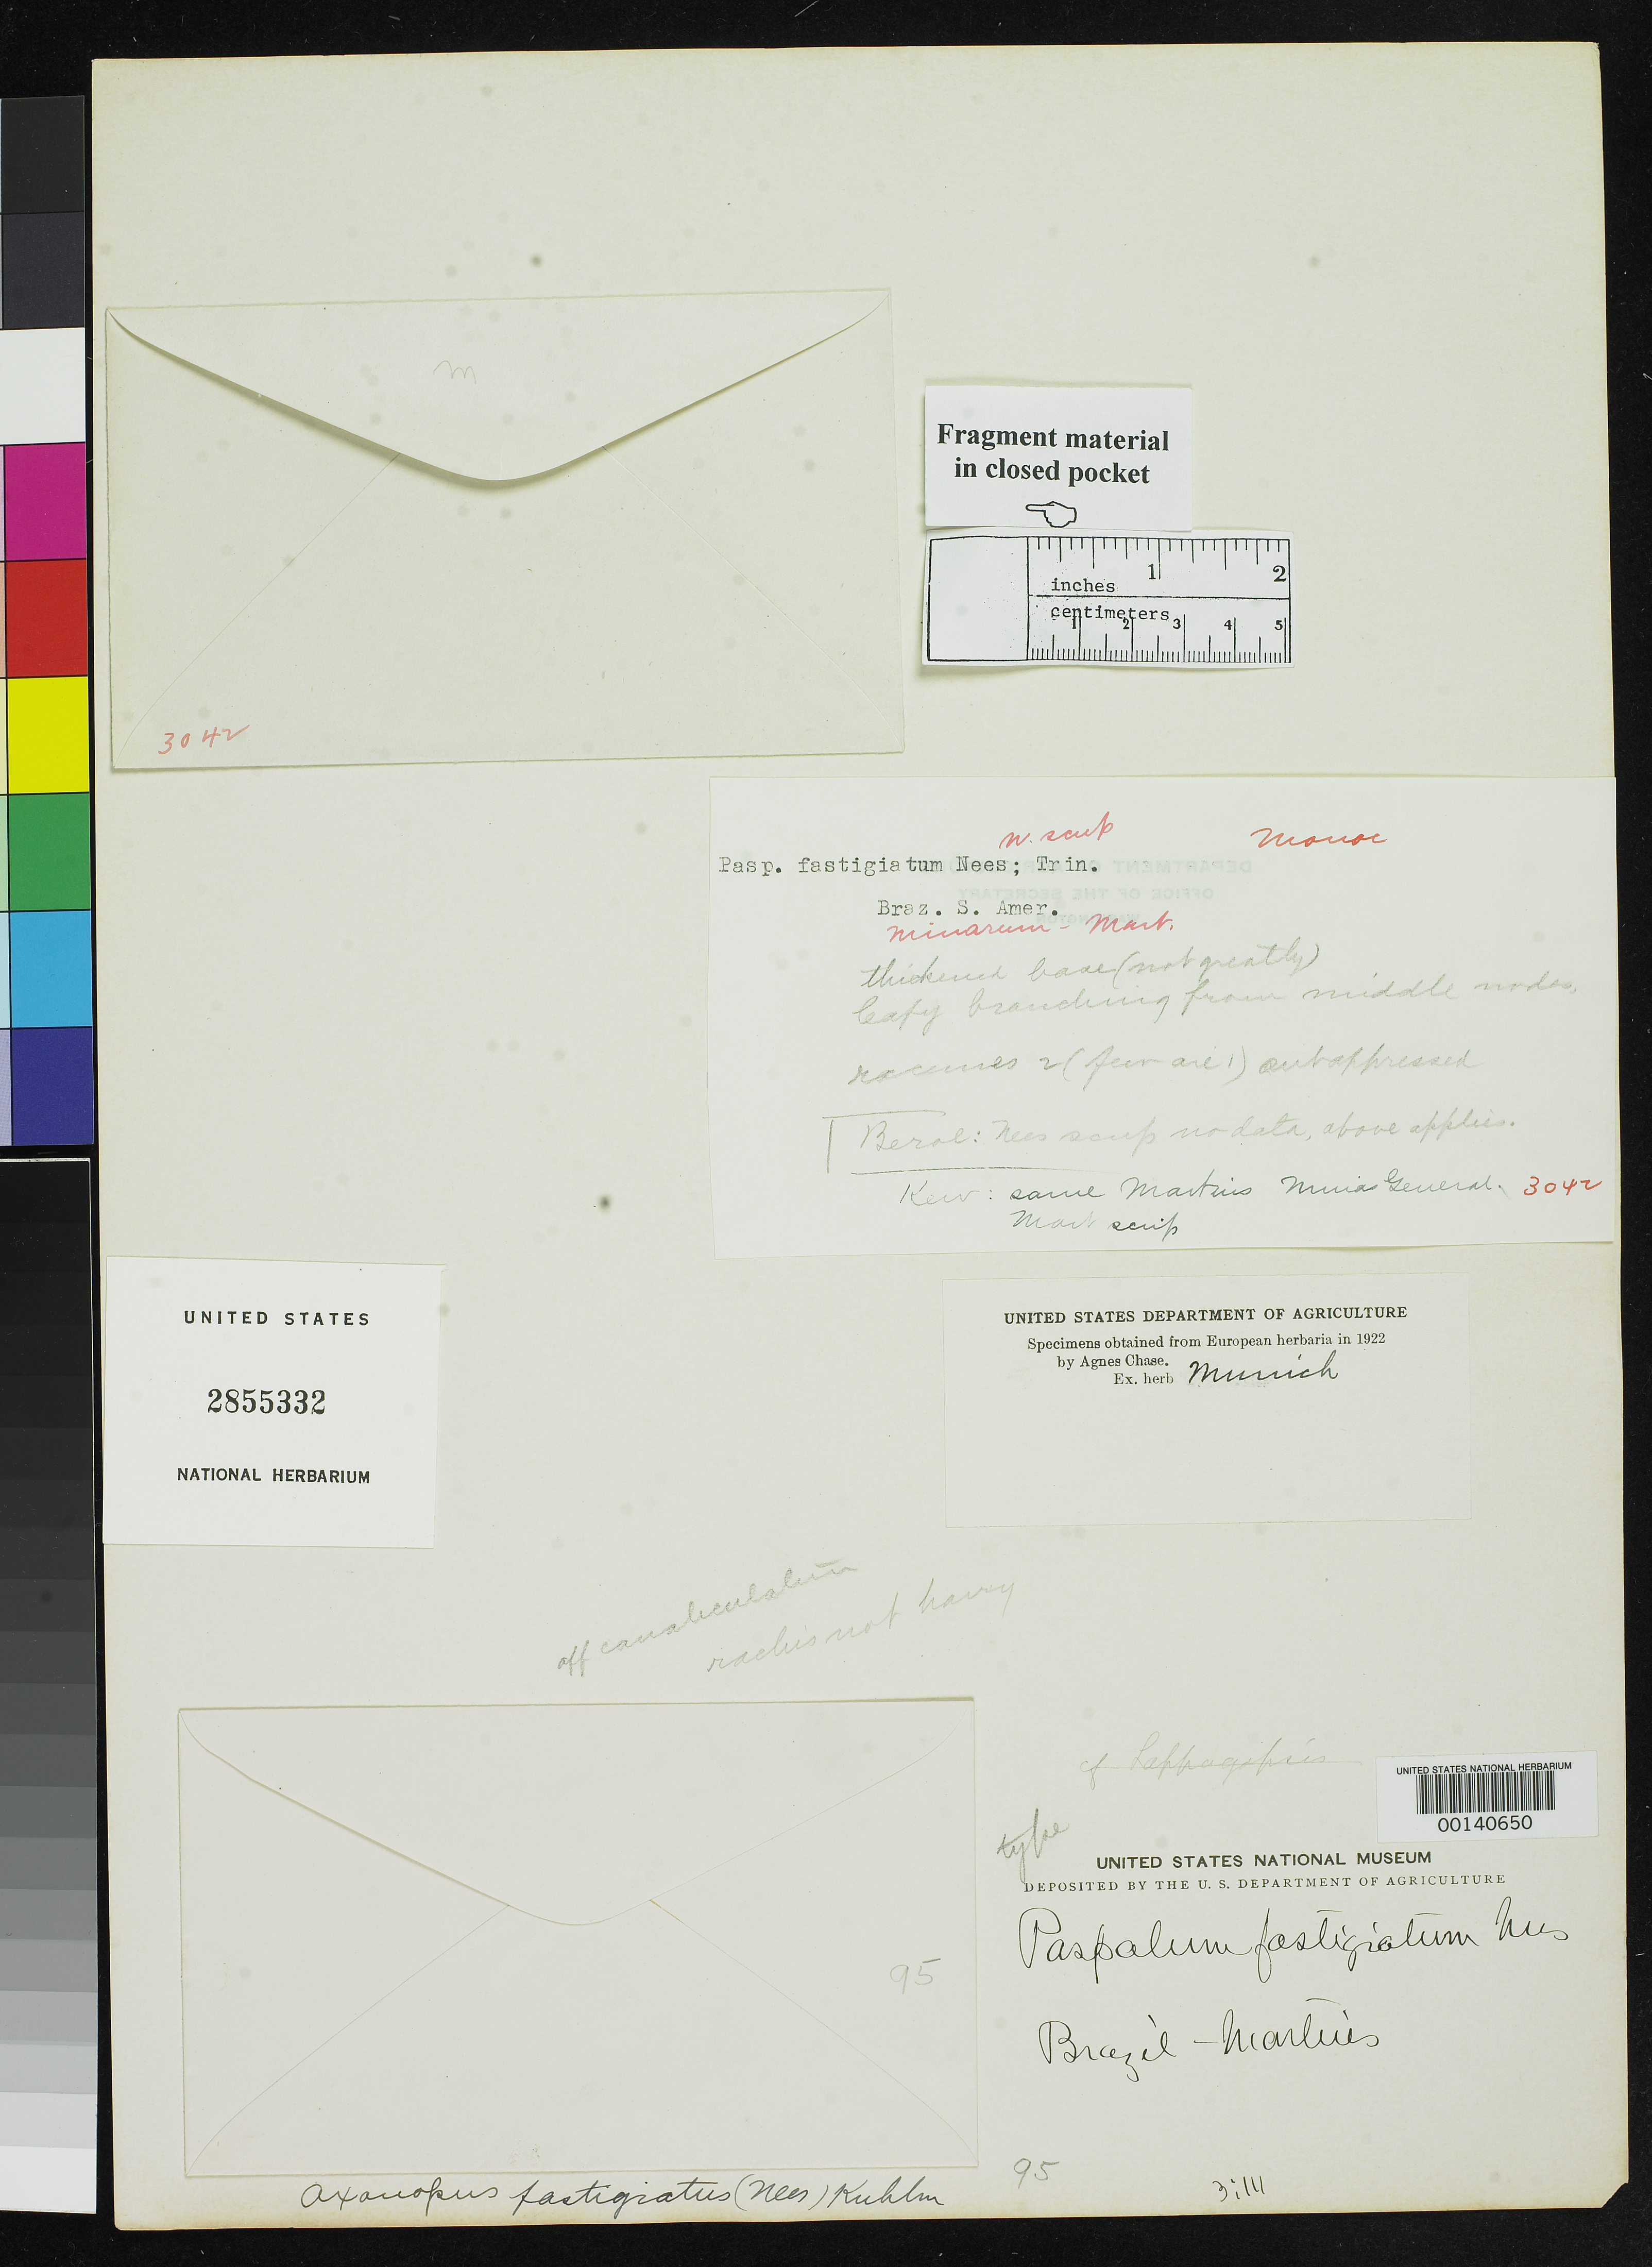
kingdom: Plantae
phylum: Tracheophyta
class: Liliopsida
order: Poales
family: Poaceae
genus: Paspalum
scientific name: Paspalum fastigiatum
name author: Nees ex Trin.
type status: Type Fragment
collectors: C. F. Martius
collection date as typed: Jun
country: Brazil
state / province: Minas Gerais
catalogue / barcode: US 2855332